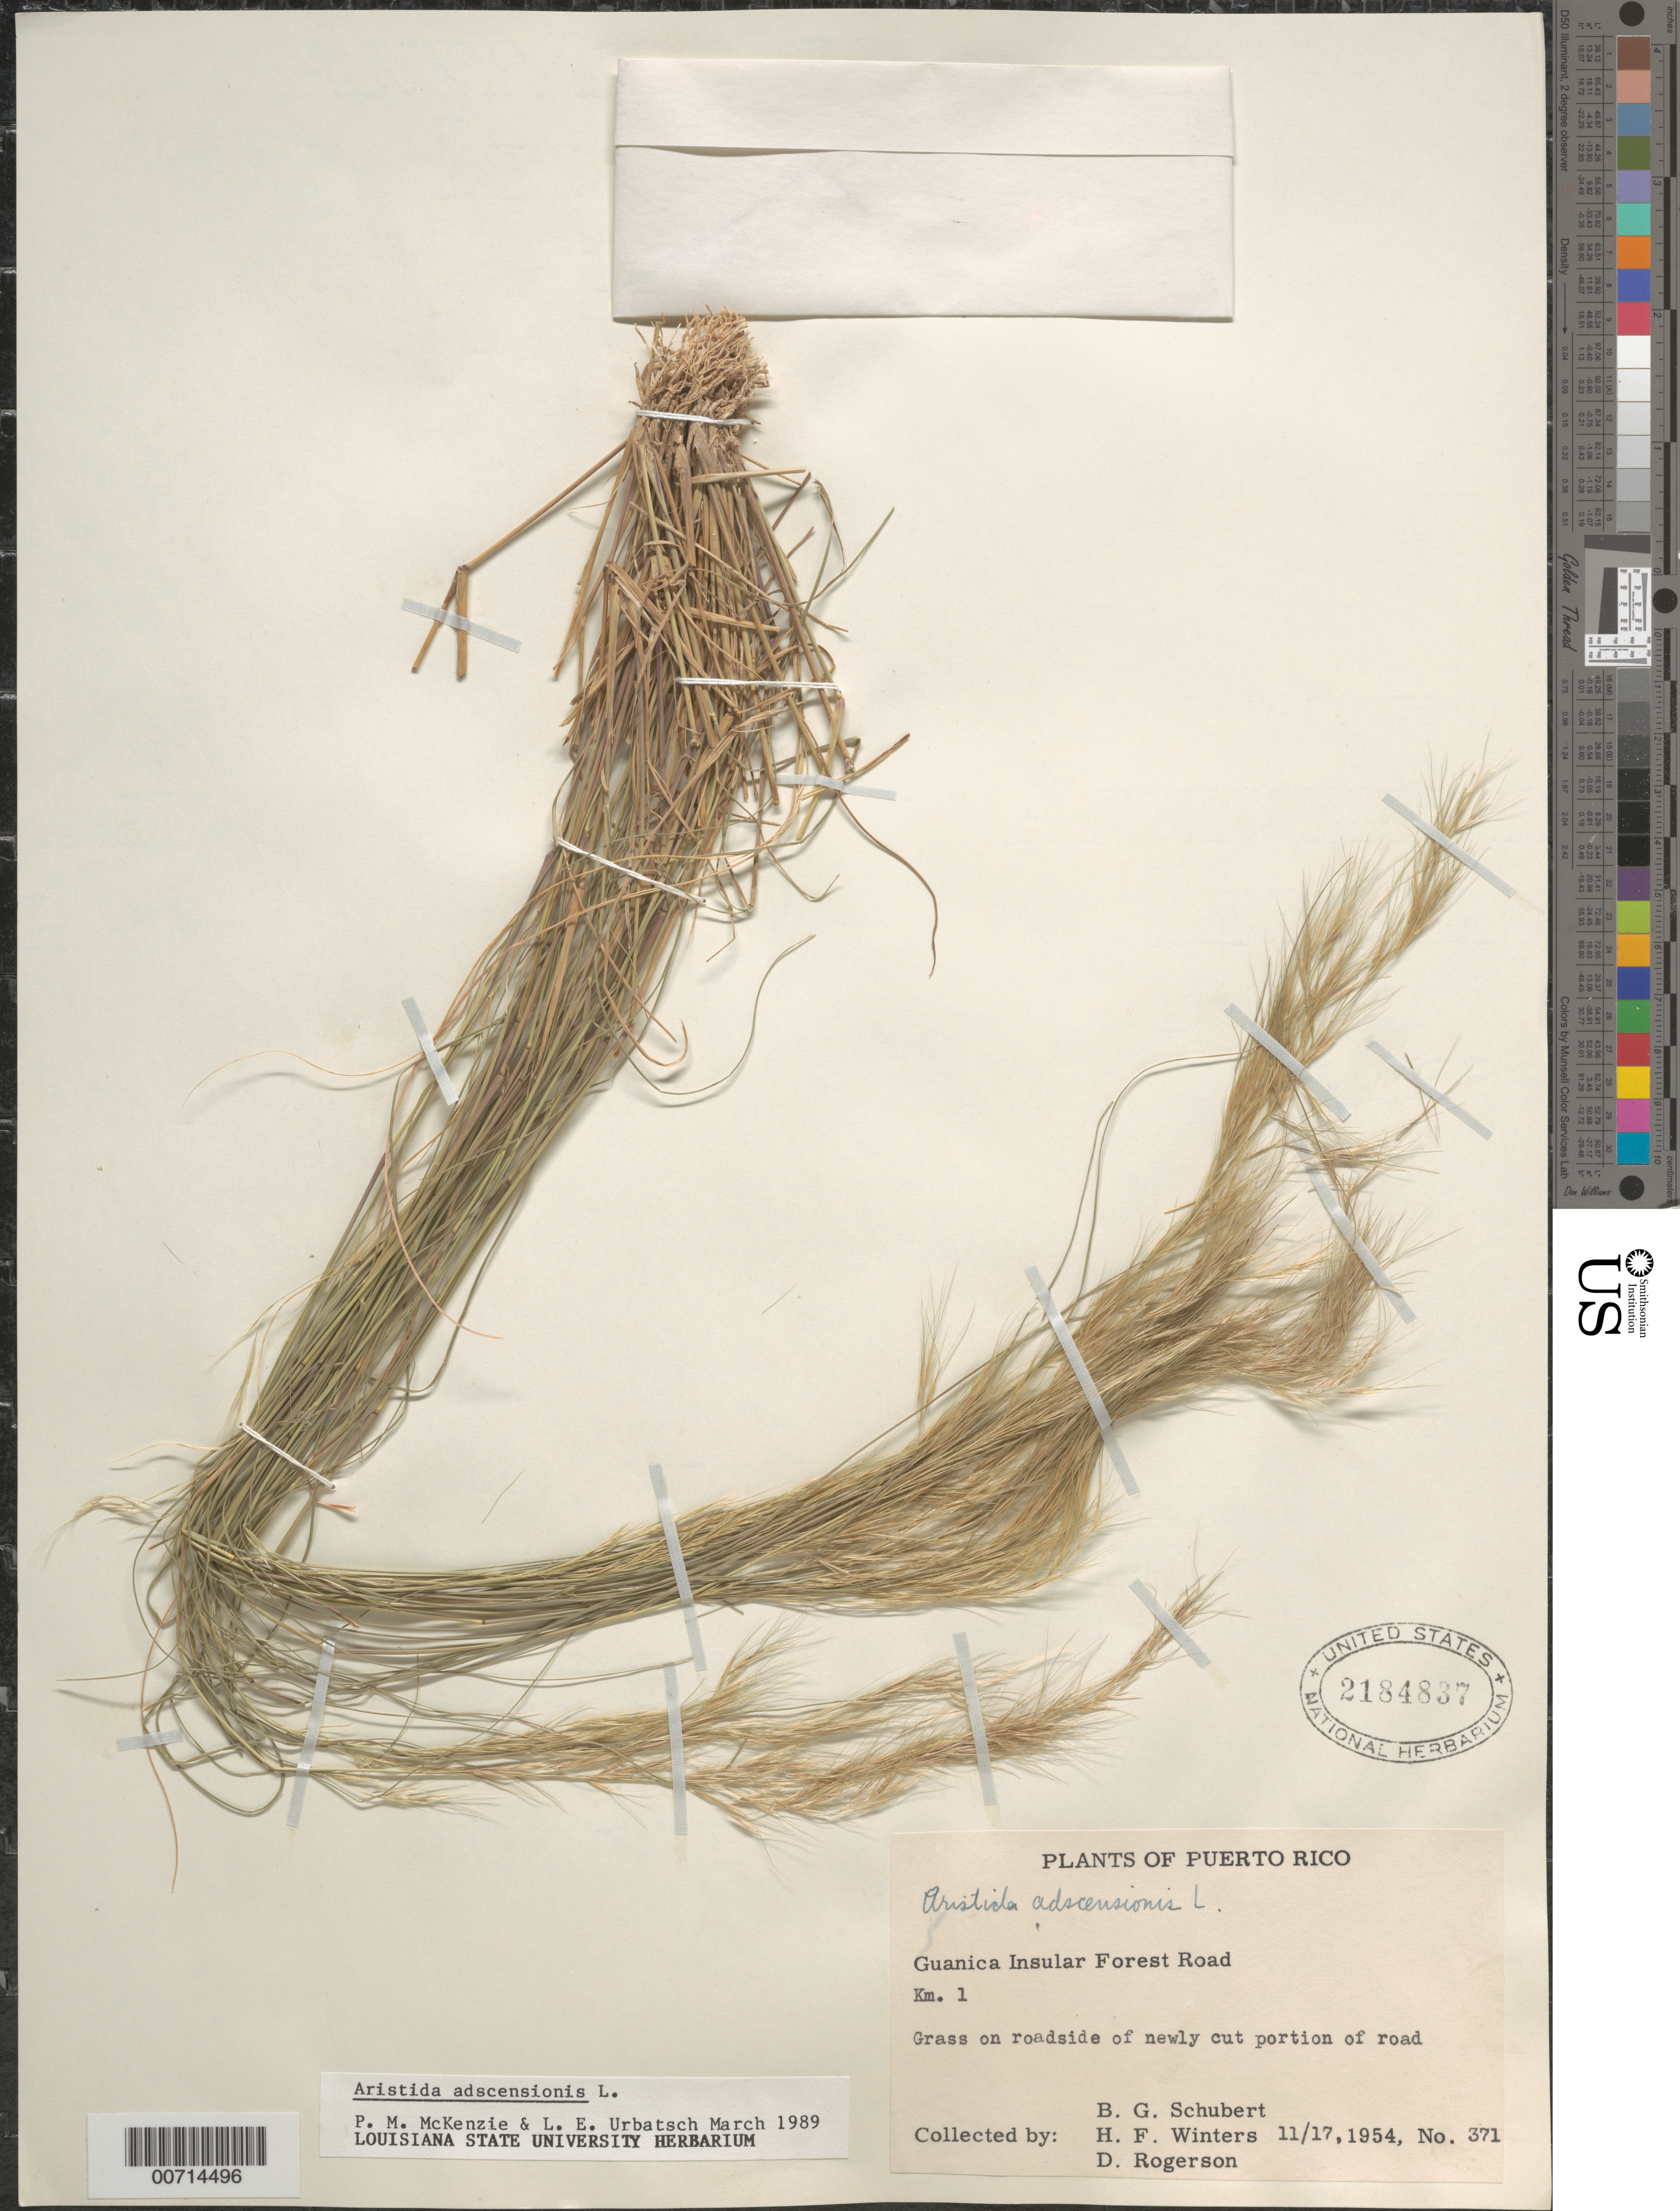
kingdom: Plantae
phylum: Tracheophyta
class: Liliopsida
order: Poales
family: Poaceae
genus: Aristida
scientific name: Aristida adscensionis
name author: L.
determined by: McKenzie, P. M.; Urbatsch, Lowell E.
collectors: B. Schubert, H. Winters & D. Rogerson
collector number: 371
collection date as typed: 17 Nov 1954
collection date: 1954-11-17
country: Puerto Rico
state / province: Guánica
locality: Guanica Insular Forest Road, km 1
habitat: Grass on roadside of newly cut portion of road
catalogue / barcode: US 2184837